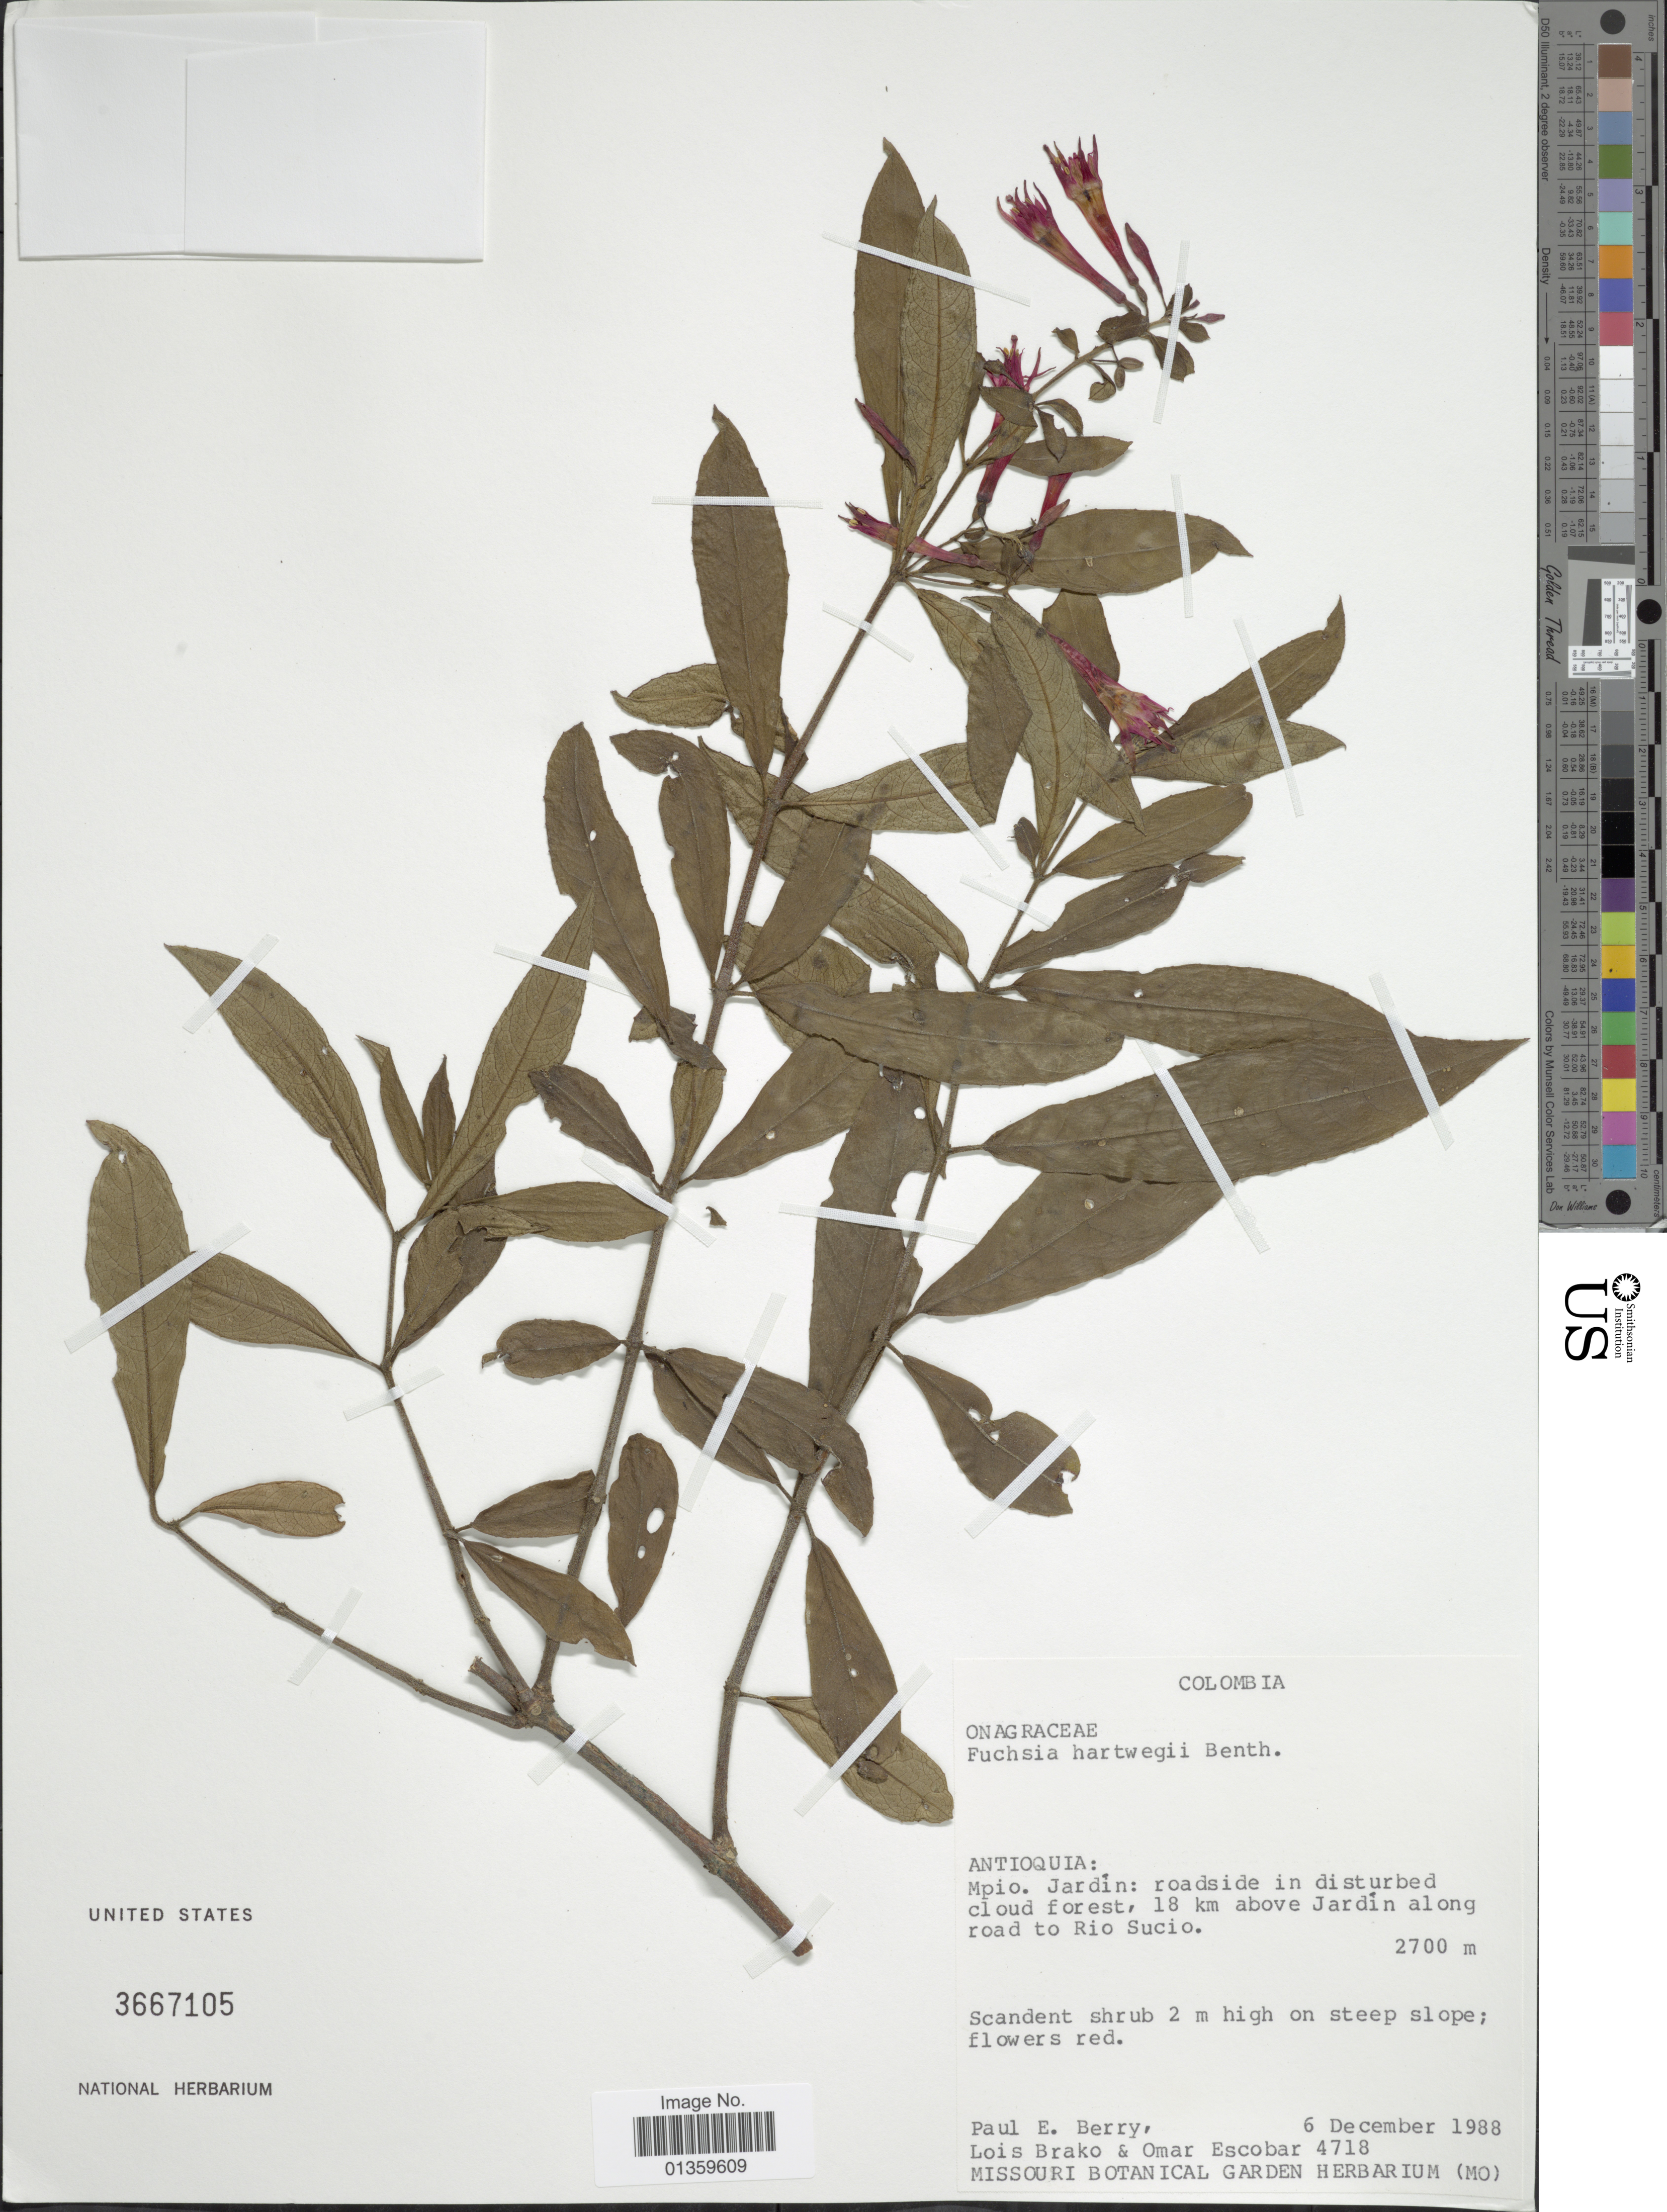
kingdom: Plantae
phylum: Tracheophyta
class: Magnoliopsida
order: Myrtales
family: Onagraceae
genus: Fuchsia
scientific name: Fuchsia hartwegii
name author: Benth.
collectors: P. E. Berry, L. Brako & O. D. Escobar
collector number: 4718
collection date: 1988-12-06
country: Colombia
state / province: Antioquia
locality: Mpio. Jardín: roadside in disturbed cloud forest, 18 km above Jardín along road to Rio Sucio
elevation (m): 2700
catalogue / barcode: US 3667105